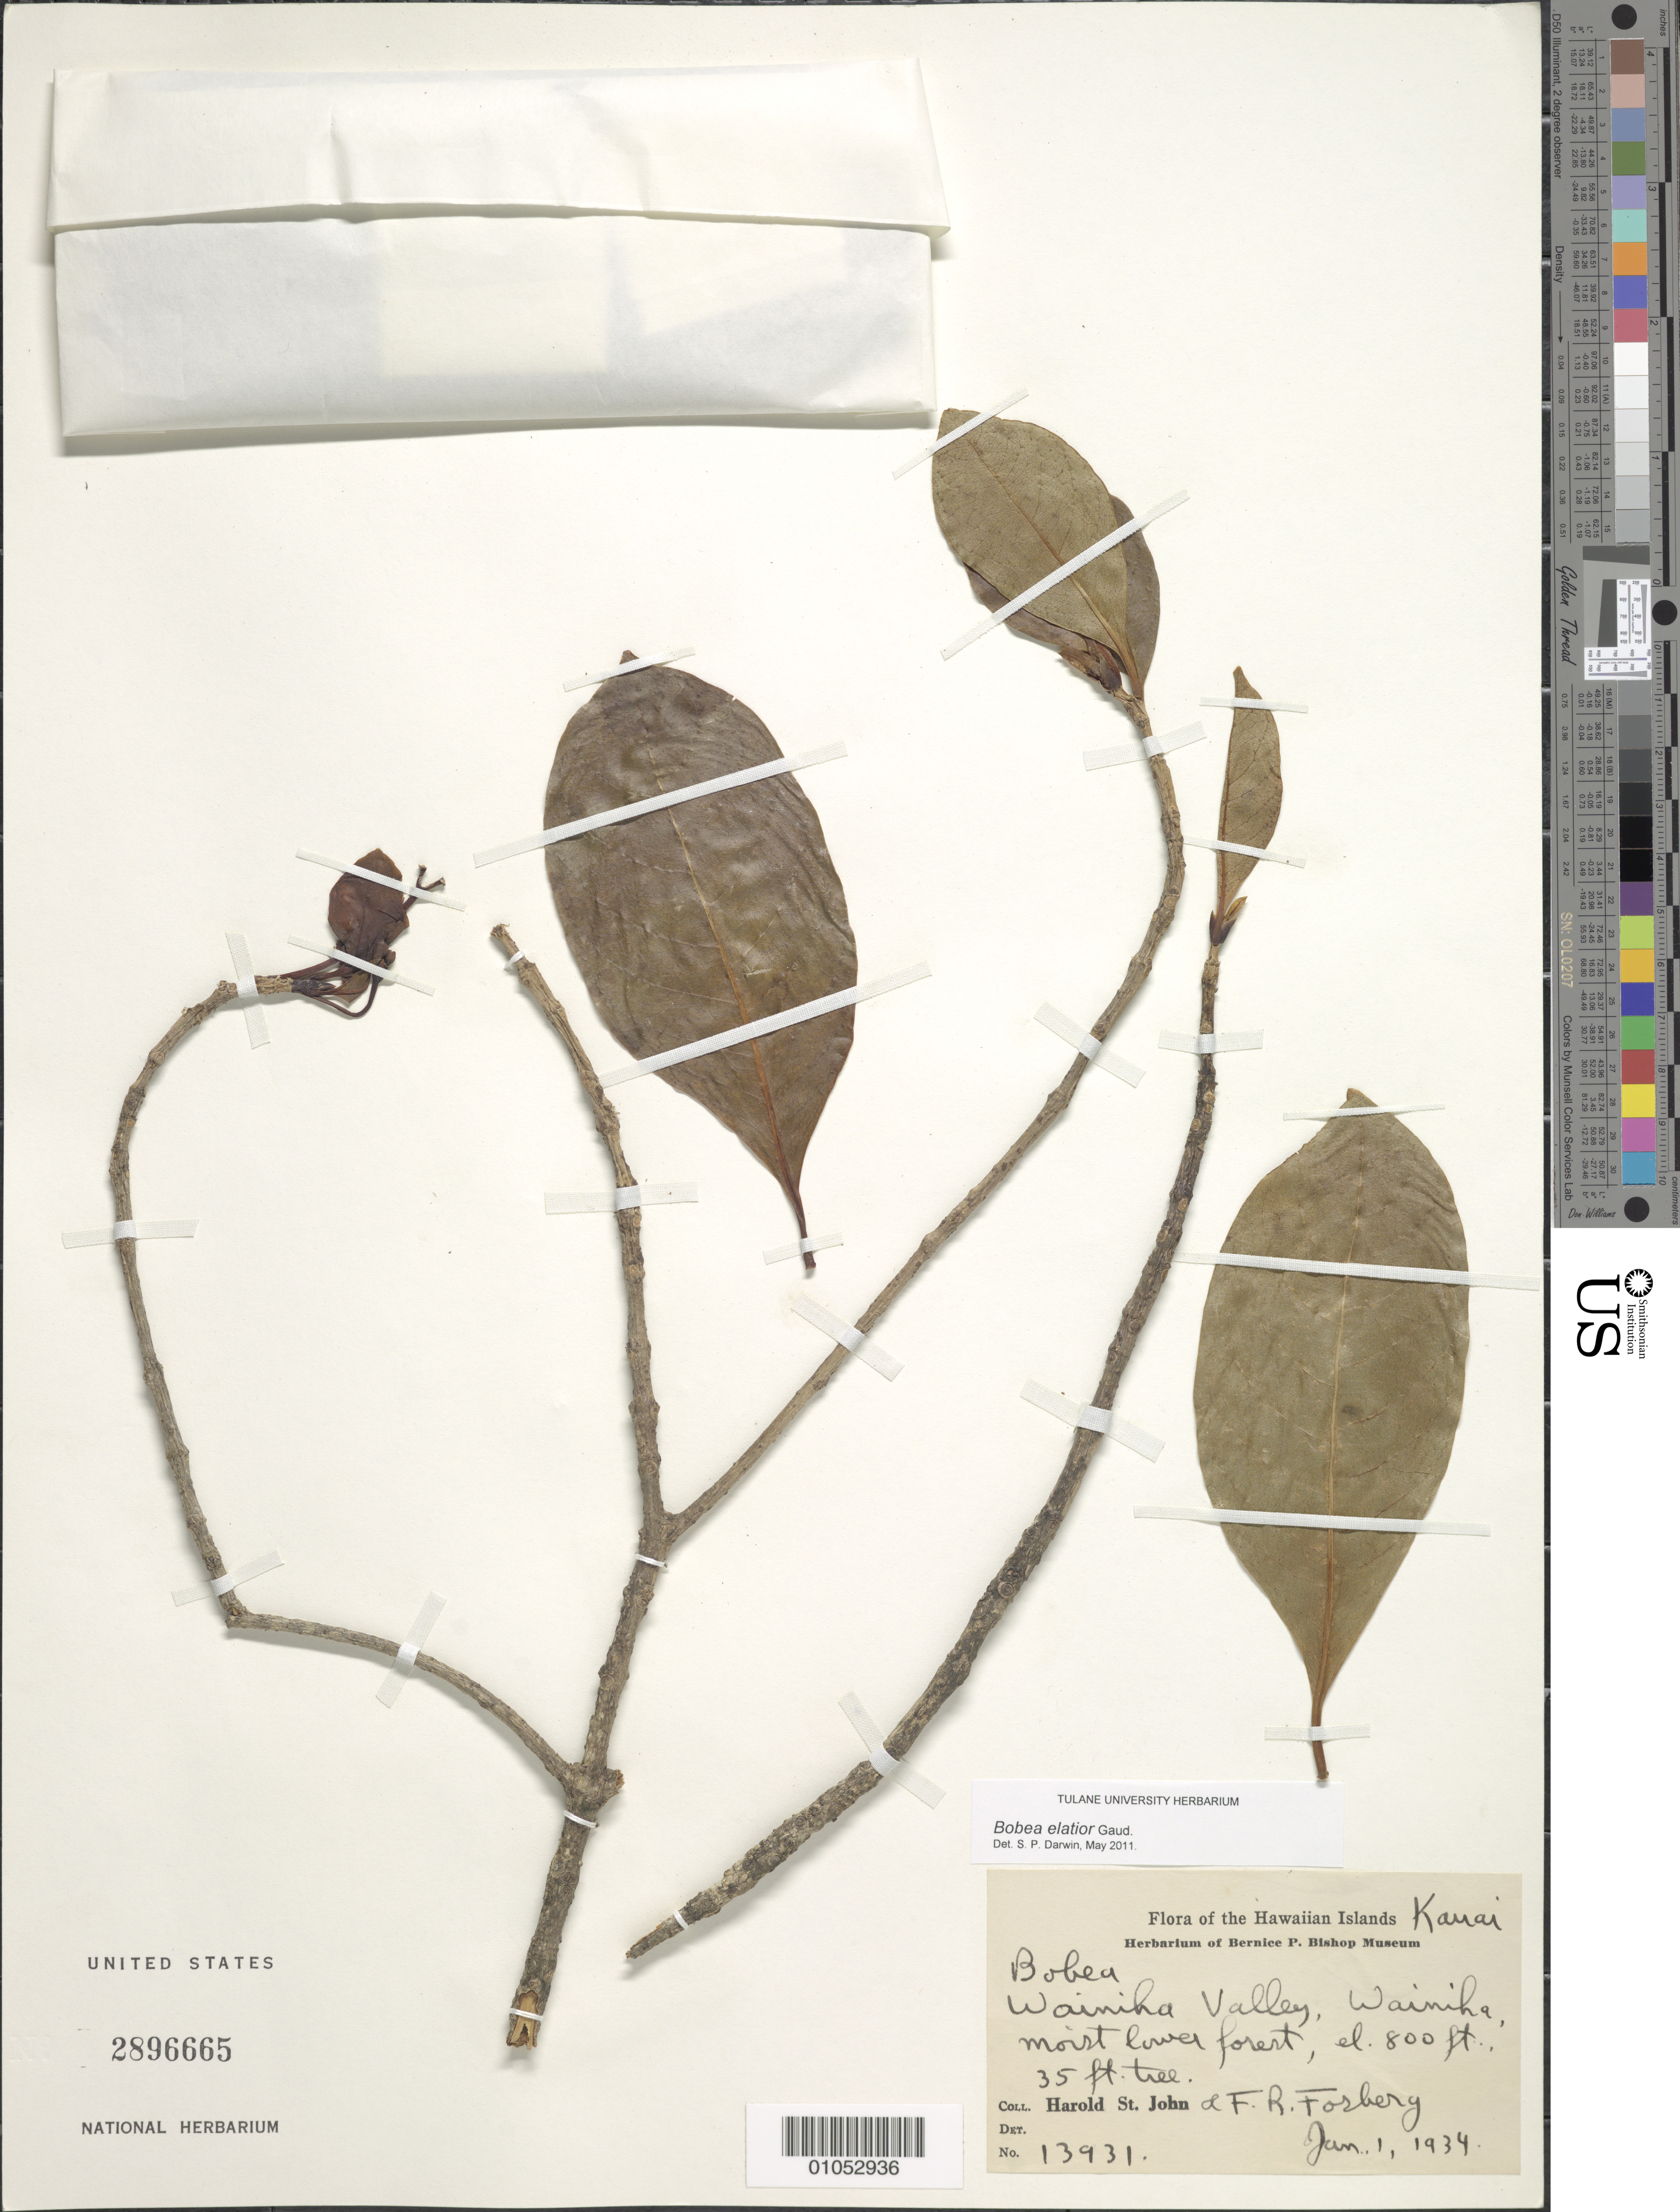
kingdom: Plantae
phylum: Tracheophyta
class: Magnoliopsida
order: Gentianales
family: Rubiaceae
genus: Bobea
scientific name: Bobea elatior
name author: Gaudich.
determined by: Darwin, S. P.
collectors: H. St. John & F. R. Fosberg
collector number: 13931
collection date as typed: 1 Jan 1934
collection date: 1934-01-01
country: United States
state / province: Hawaii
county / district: Kauai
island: Kaua'i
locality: Wainiha Valley, Wainiha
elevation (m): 244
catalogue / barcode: US 2896665